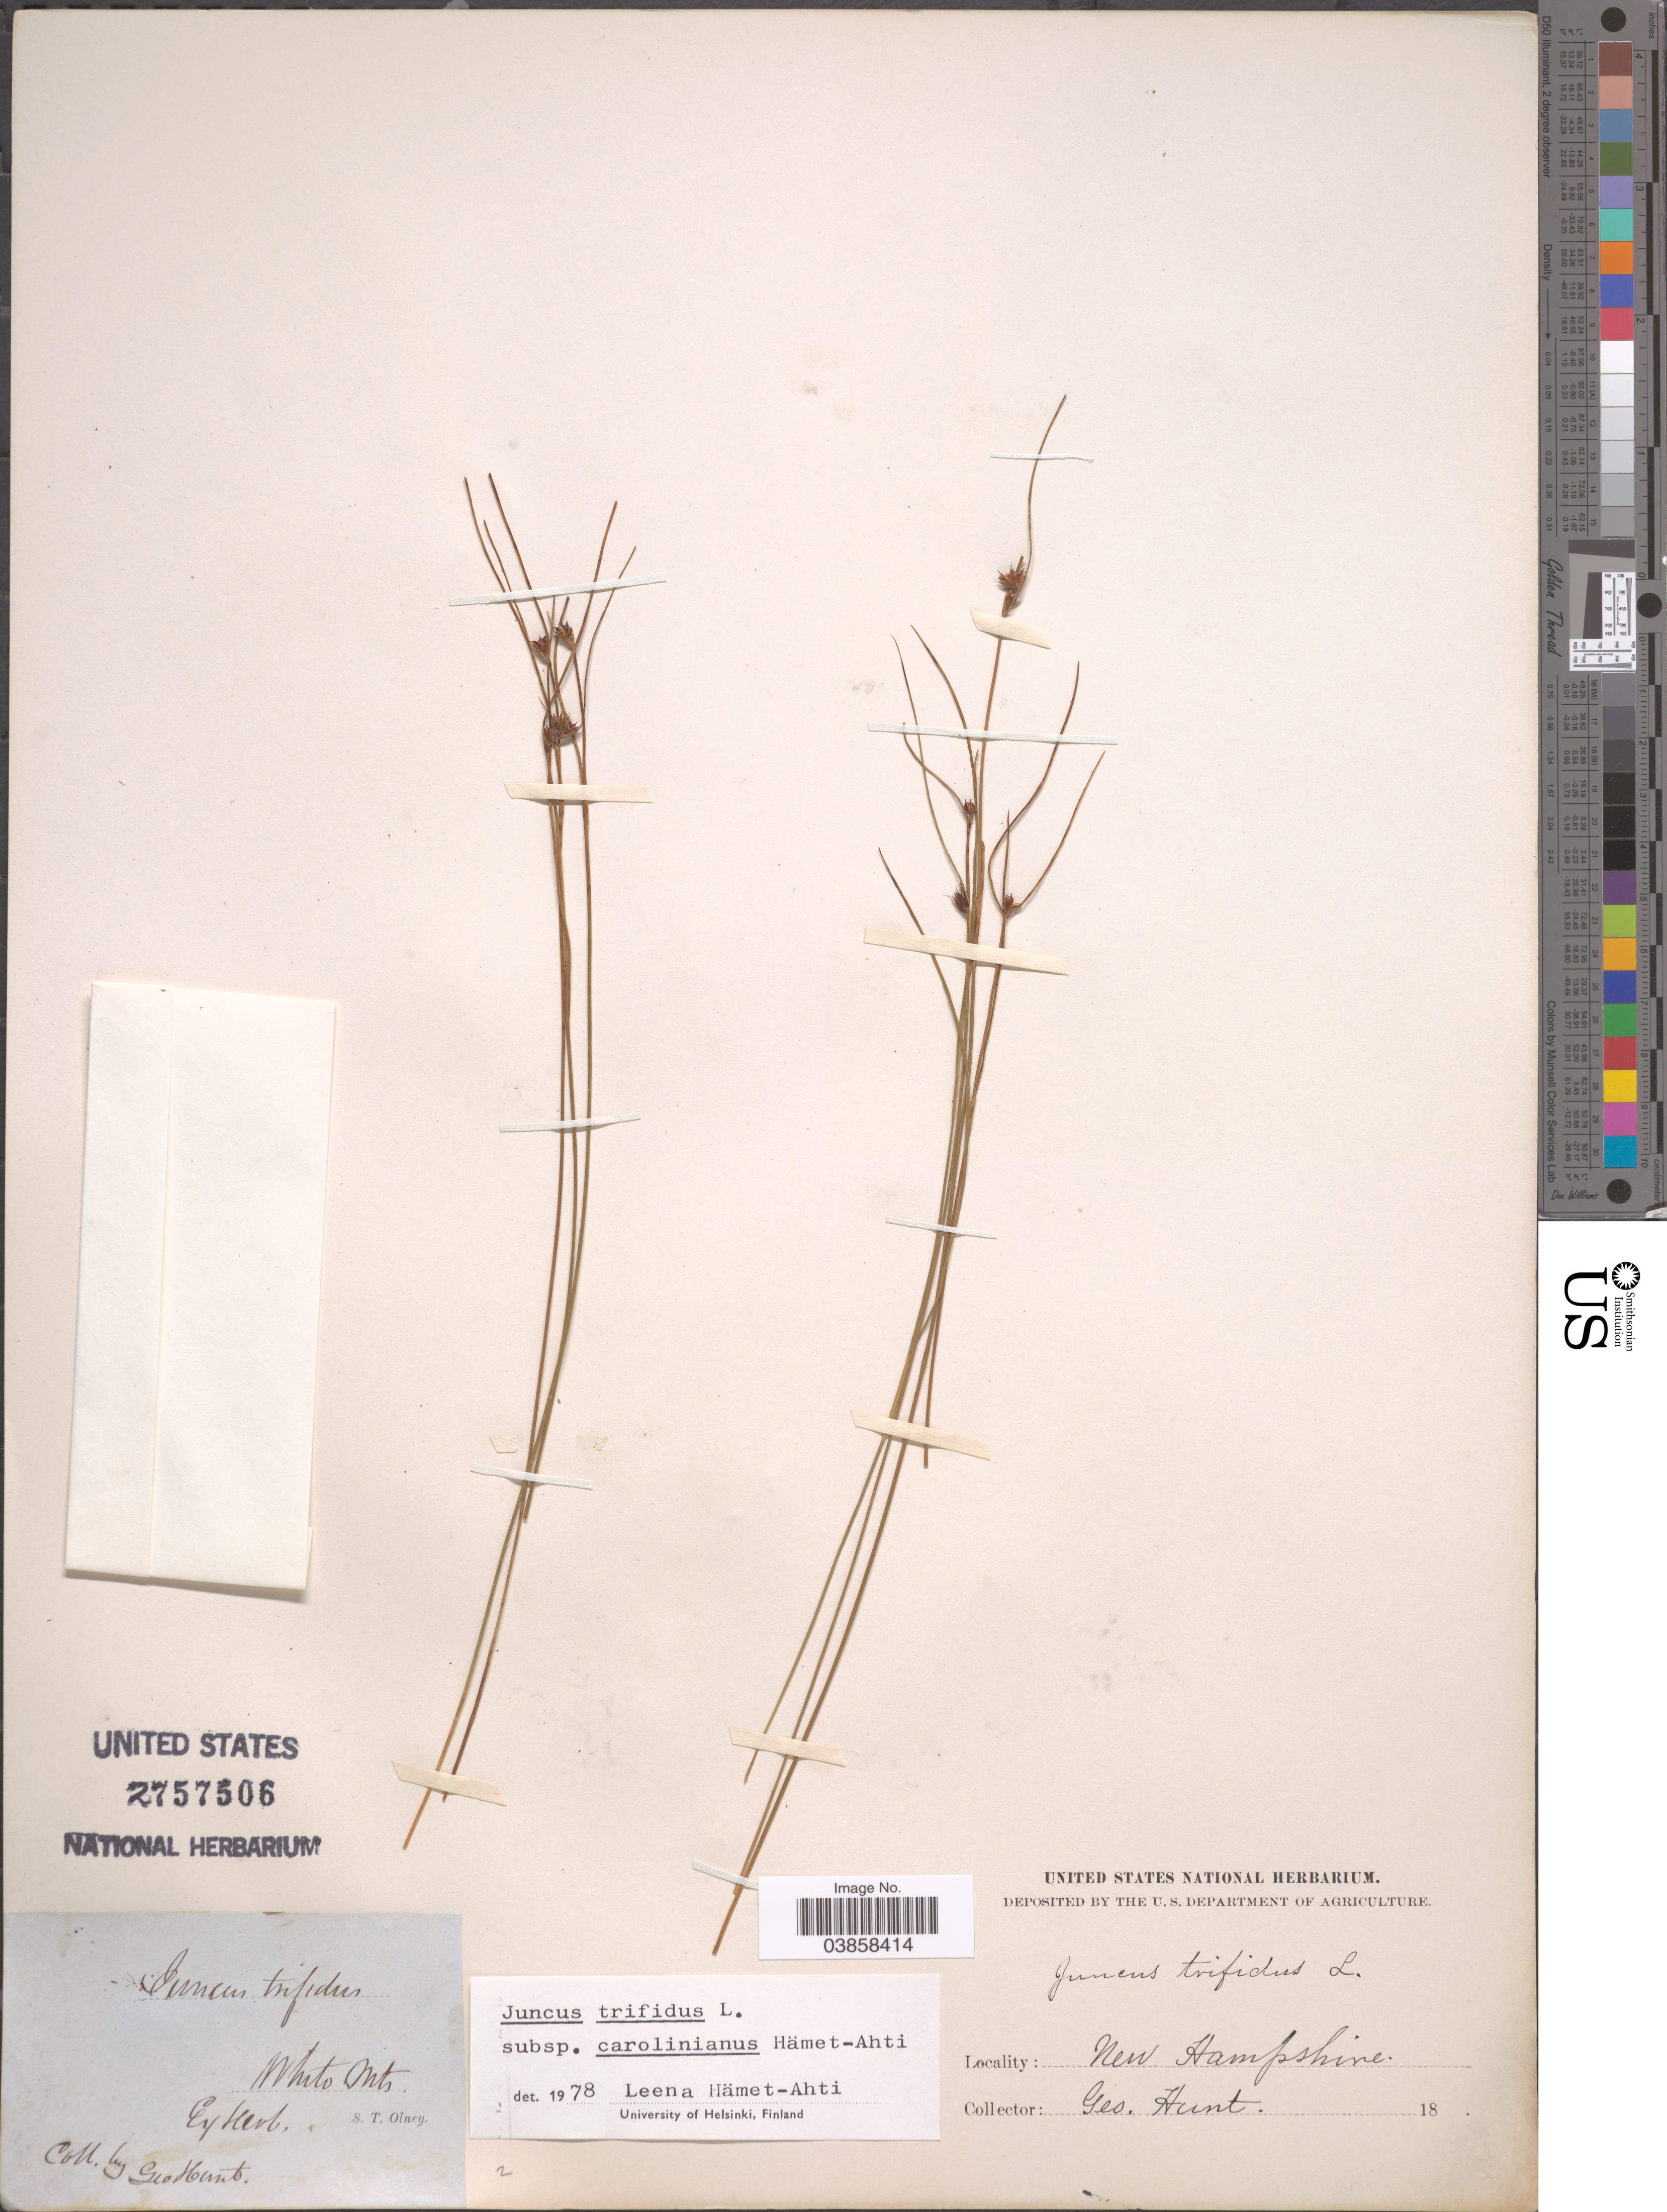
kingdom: Plantae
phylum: Tracheophyta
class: Liliopsida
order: Poales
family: Juncaceae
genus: Juncus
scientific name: Juncus trifidus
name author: L.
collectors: G. Hunt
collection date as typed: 18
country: United States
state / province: New Hampshire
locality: White Mts.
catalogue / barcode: US 2757506